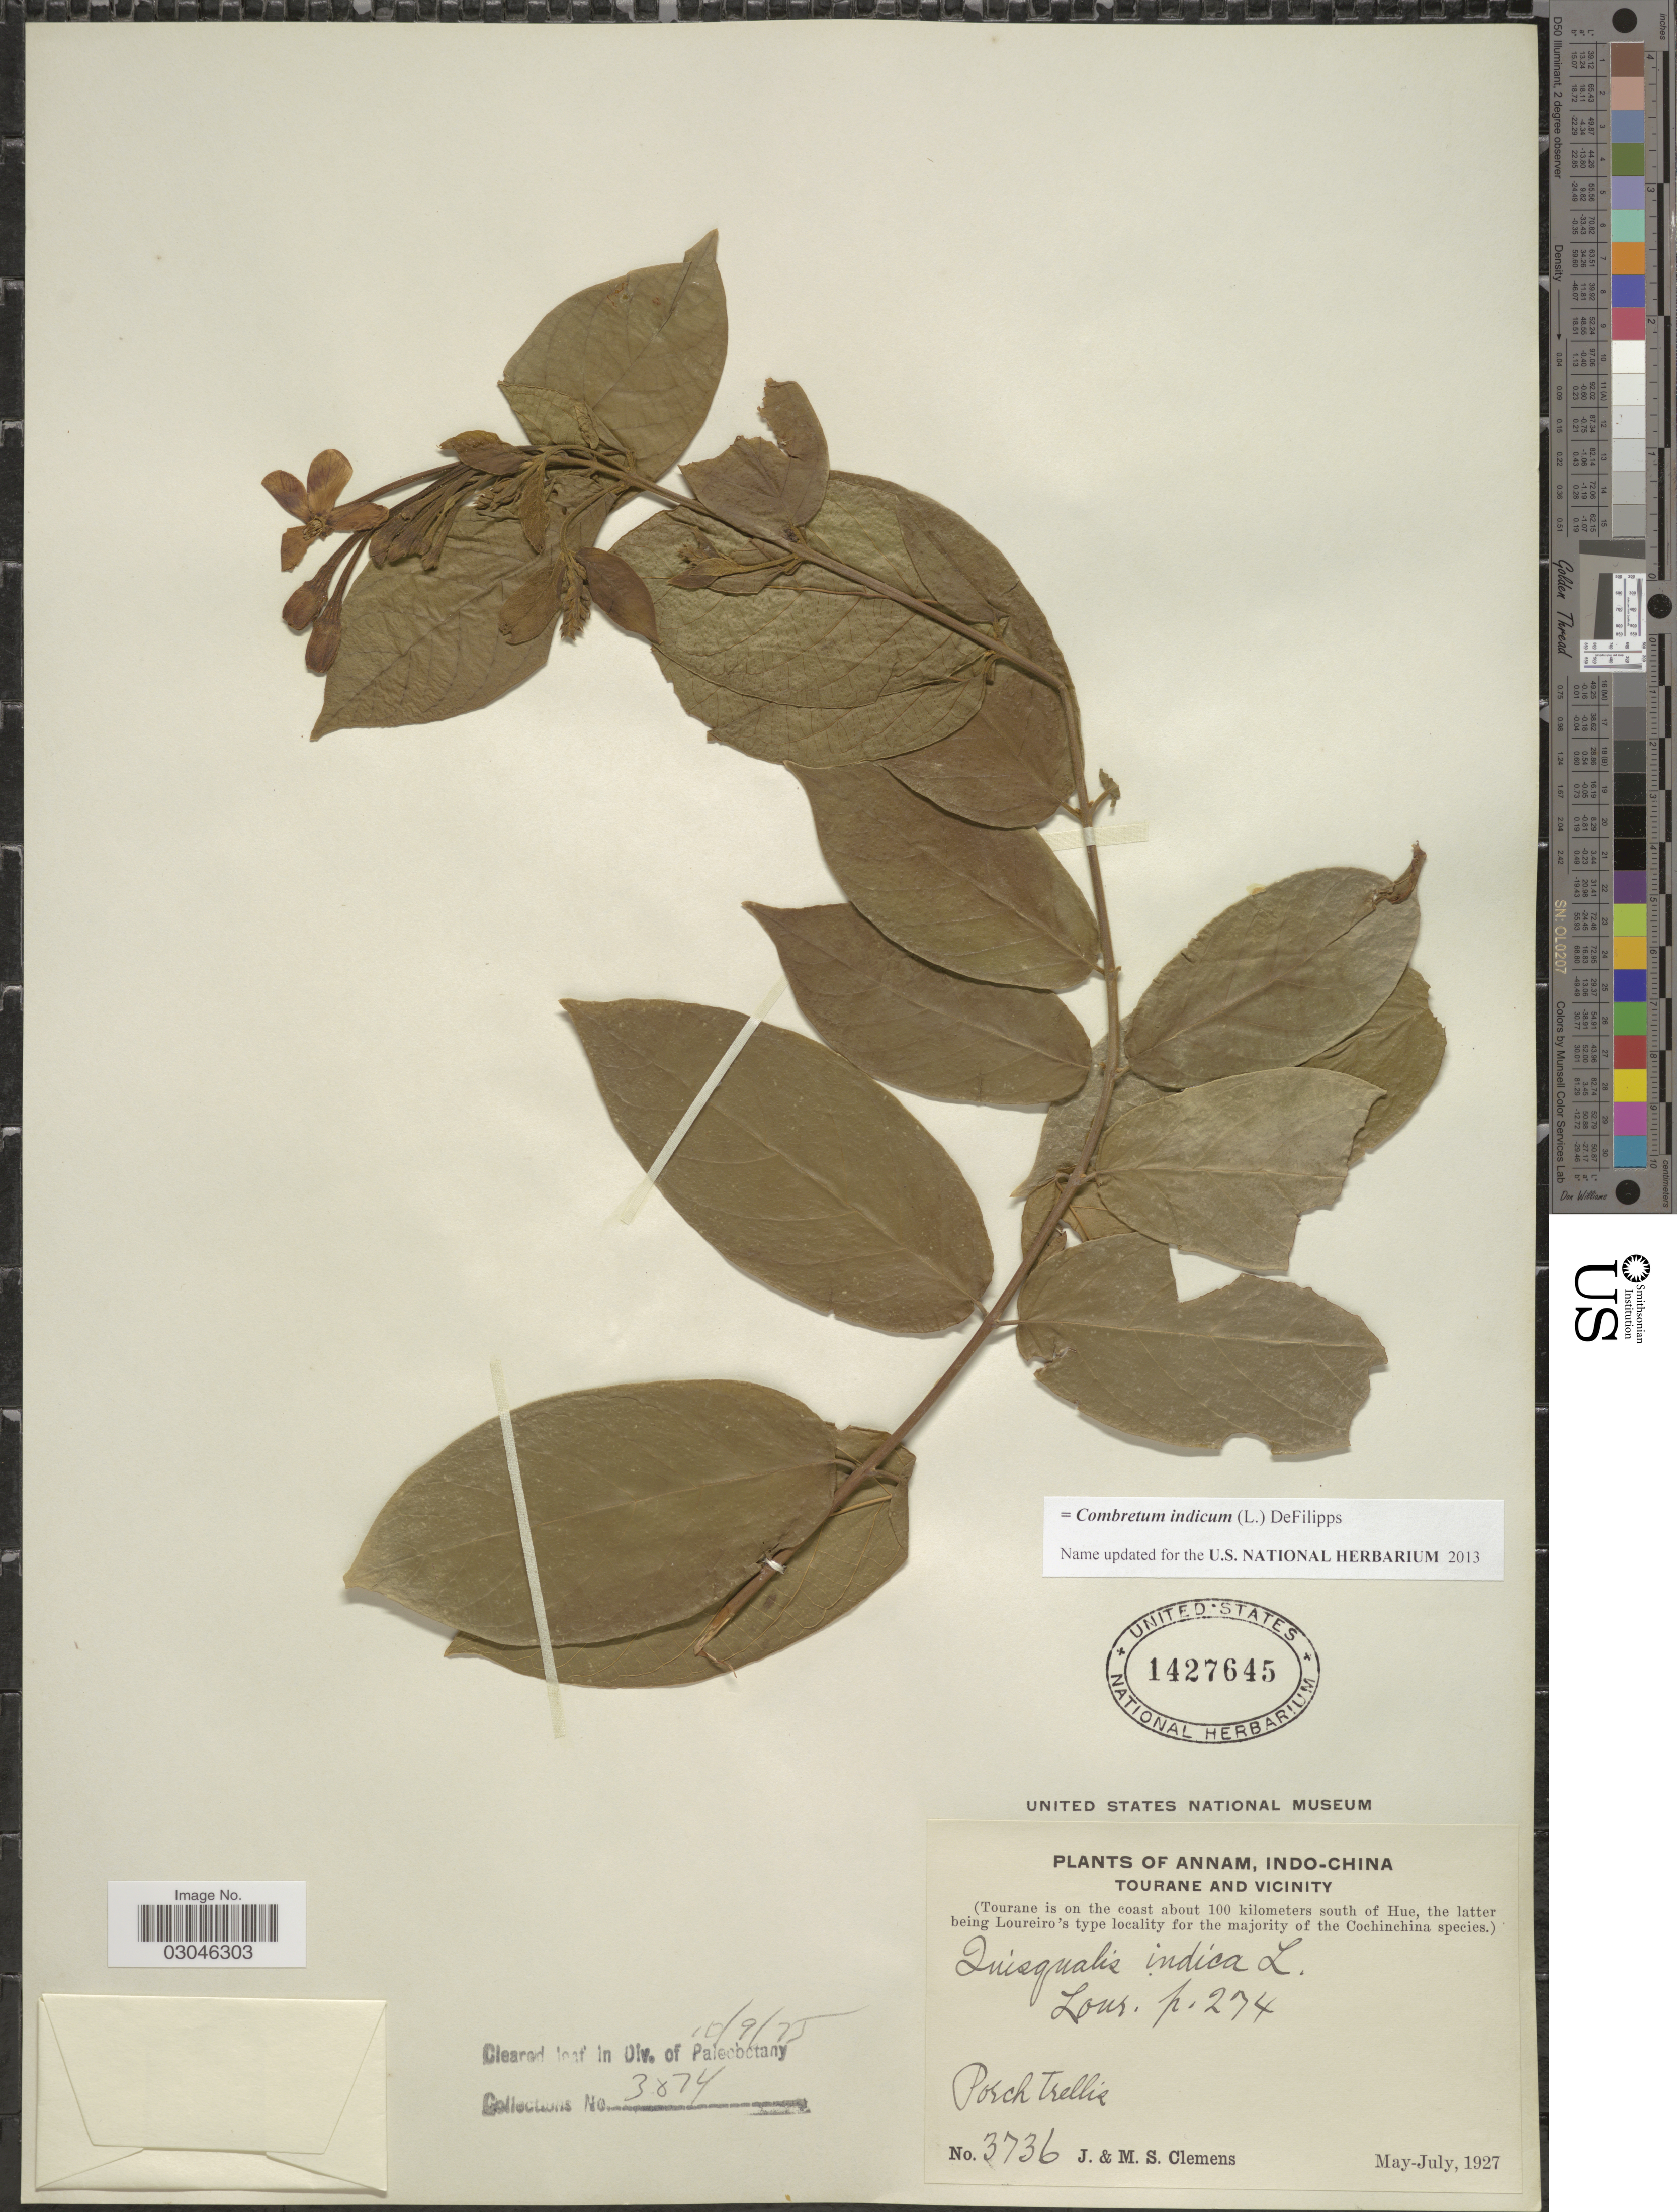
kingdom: Plantae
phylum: Tracheophyta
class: Magnoliopsida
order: Myrtales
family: Combretaceae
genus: Combretum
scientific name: Combretum indicum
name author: (L.) DeFilipps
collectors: J. Clemens & M. S. Clemens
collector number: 3736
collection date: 1927-05/1927-07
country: Vietnam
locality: Annam, Indo-China. Tourane and vicinity. (Tourane is on the coast about 100 kilometers south of Hue). Porch Trellis.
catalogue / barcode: US 1427645